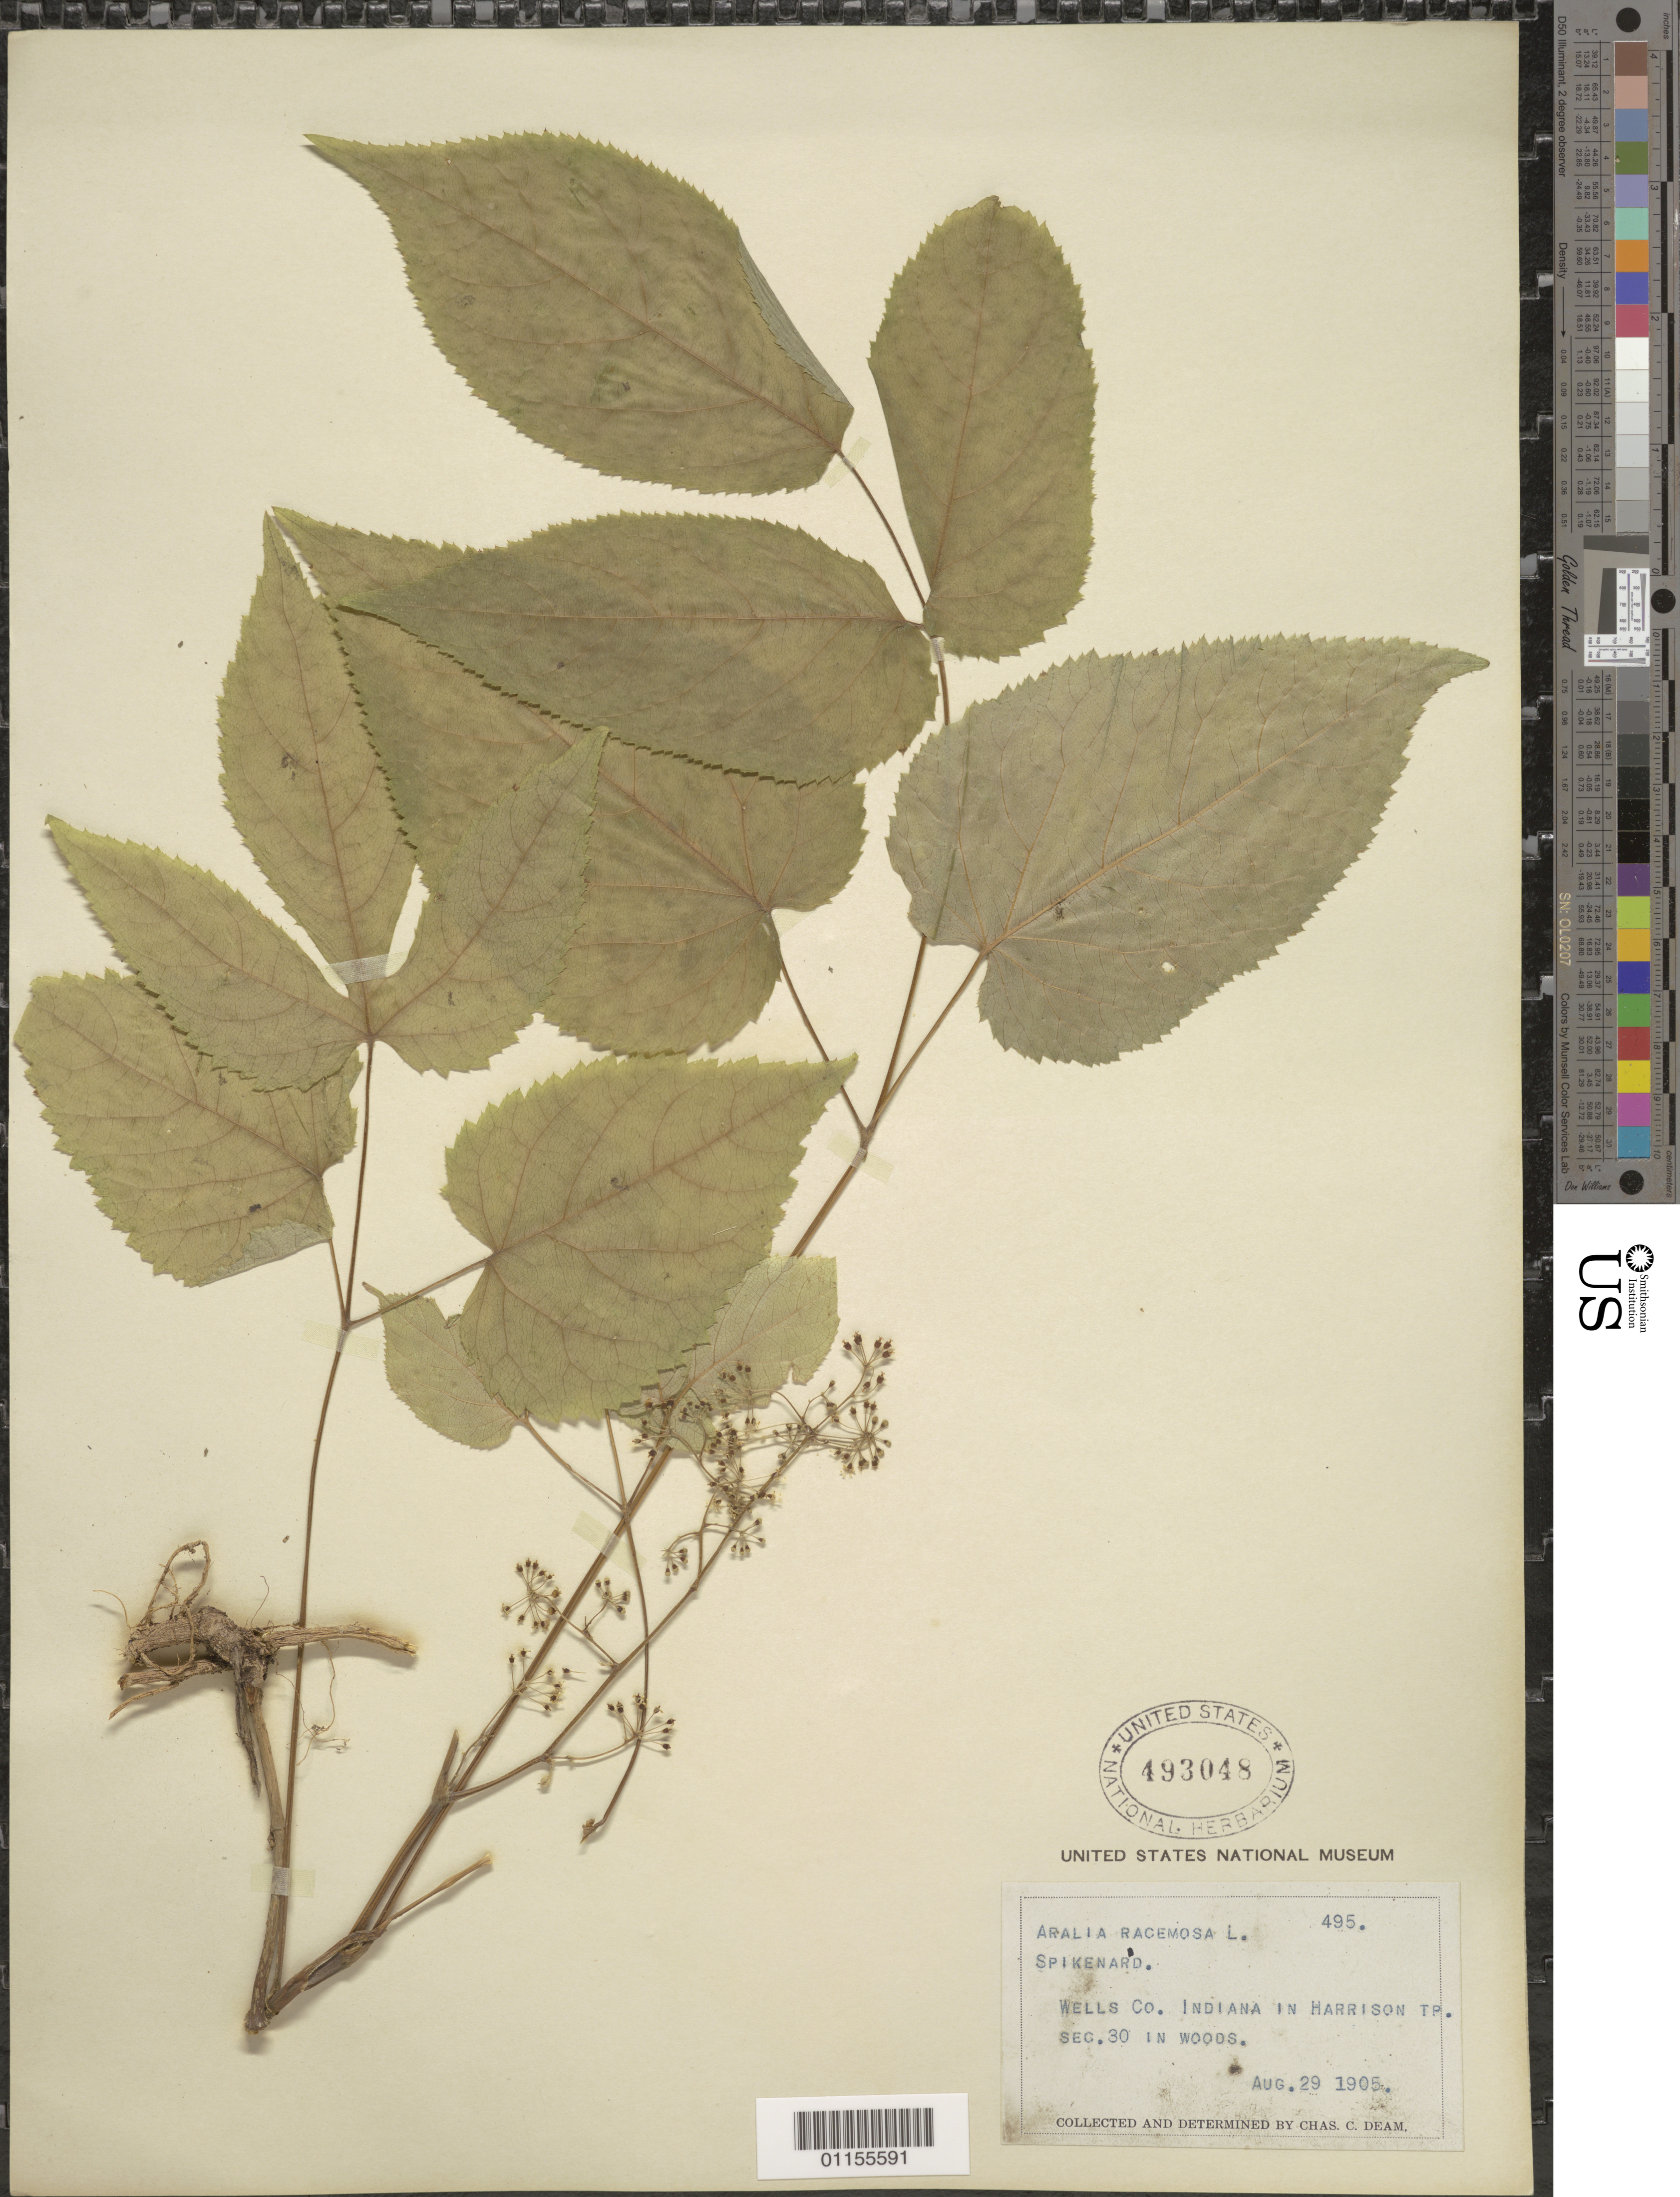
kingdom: Plantae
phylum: Tracheophyta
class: Magnoliopsida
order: Apiales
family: Araliaceae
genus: Aralia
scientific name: Aralia racemosa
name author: L.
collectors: C. C. Deam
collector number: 495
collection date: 1905-08-29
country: United States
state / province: Indiana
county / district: Wells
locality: Harrison Tp.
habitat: In woods.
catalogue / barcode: US 493048